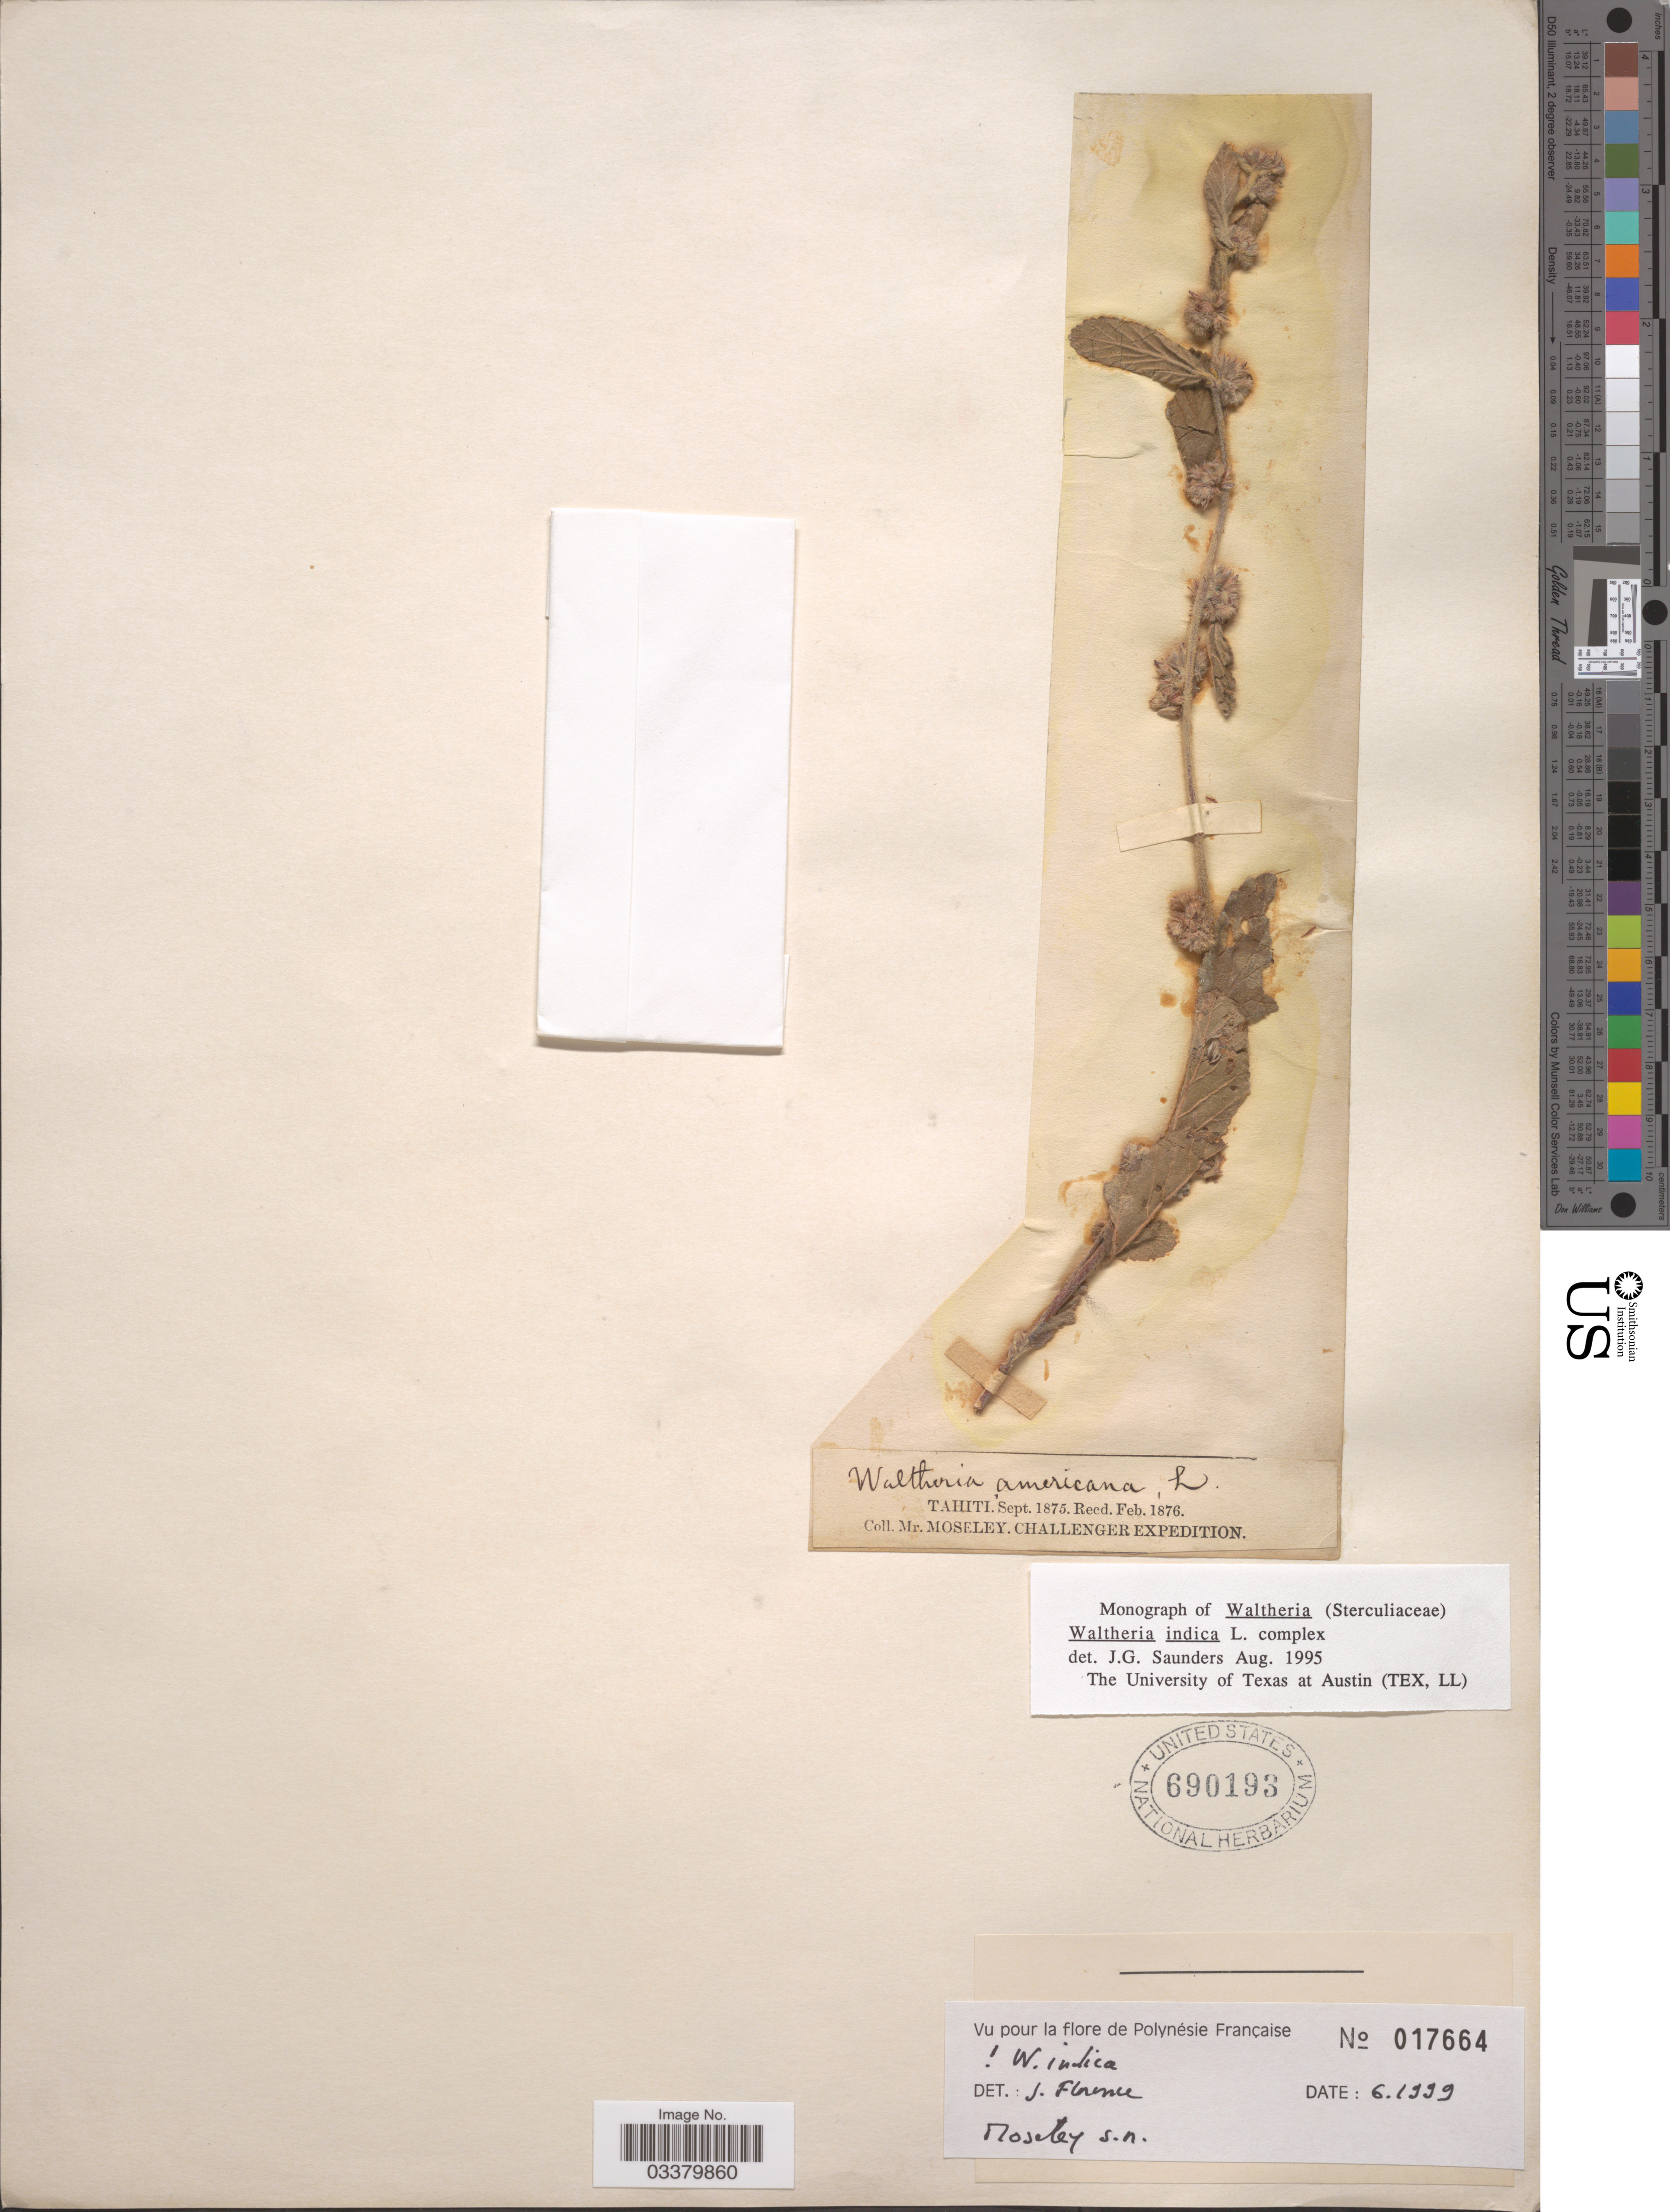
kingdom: Plantae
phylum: Tracheophyta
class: Magnoliopsida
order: Malvales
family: Malvaceae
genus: Waltheria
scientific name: Waltheria indica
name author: L.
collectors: Mr. Moseley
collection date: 1875-09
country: French Polynesia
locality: Tahiti.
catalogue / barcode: US 690193